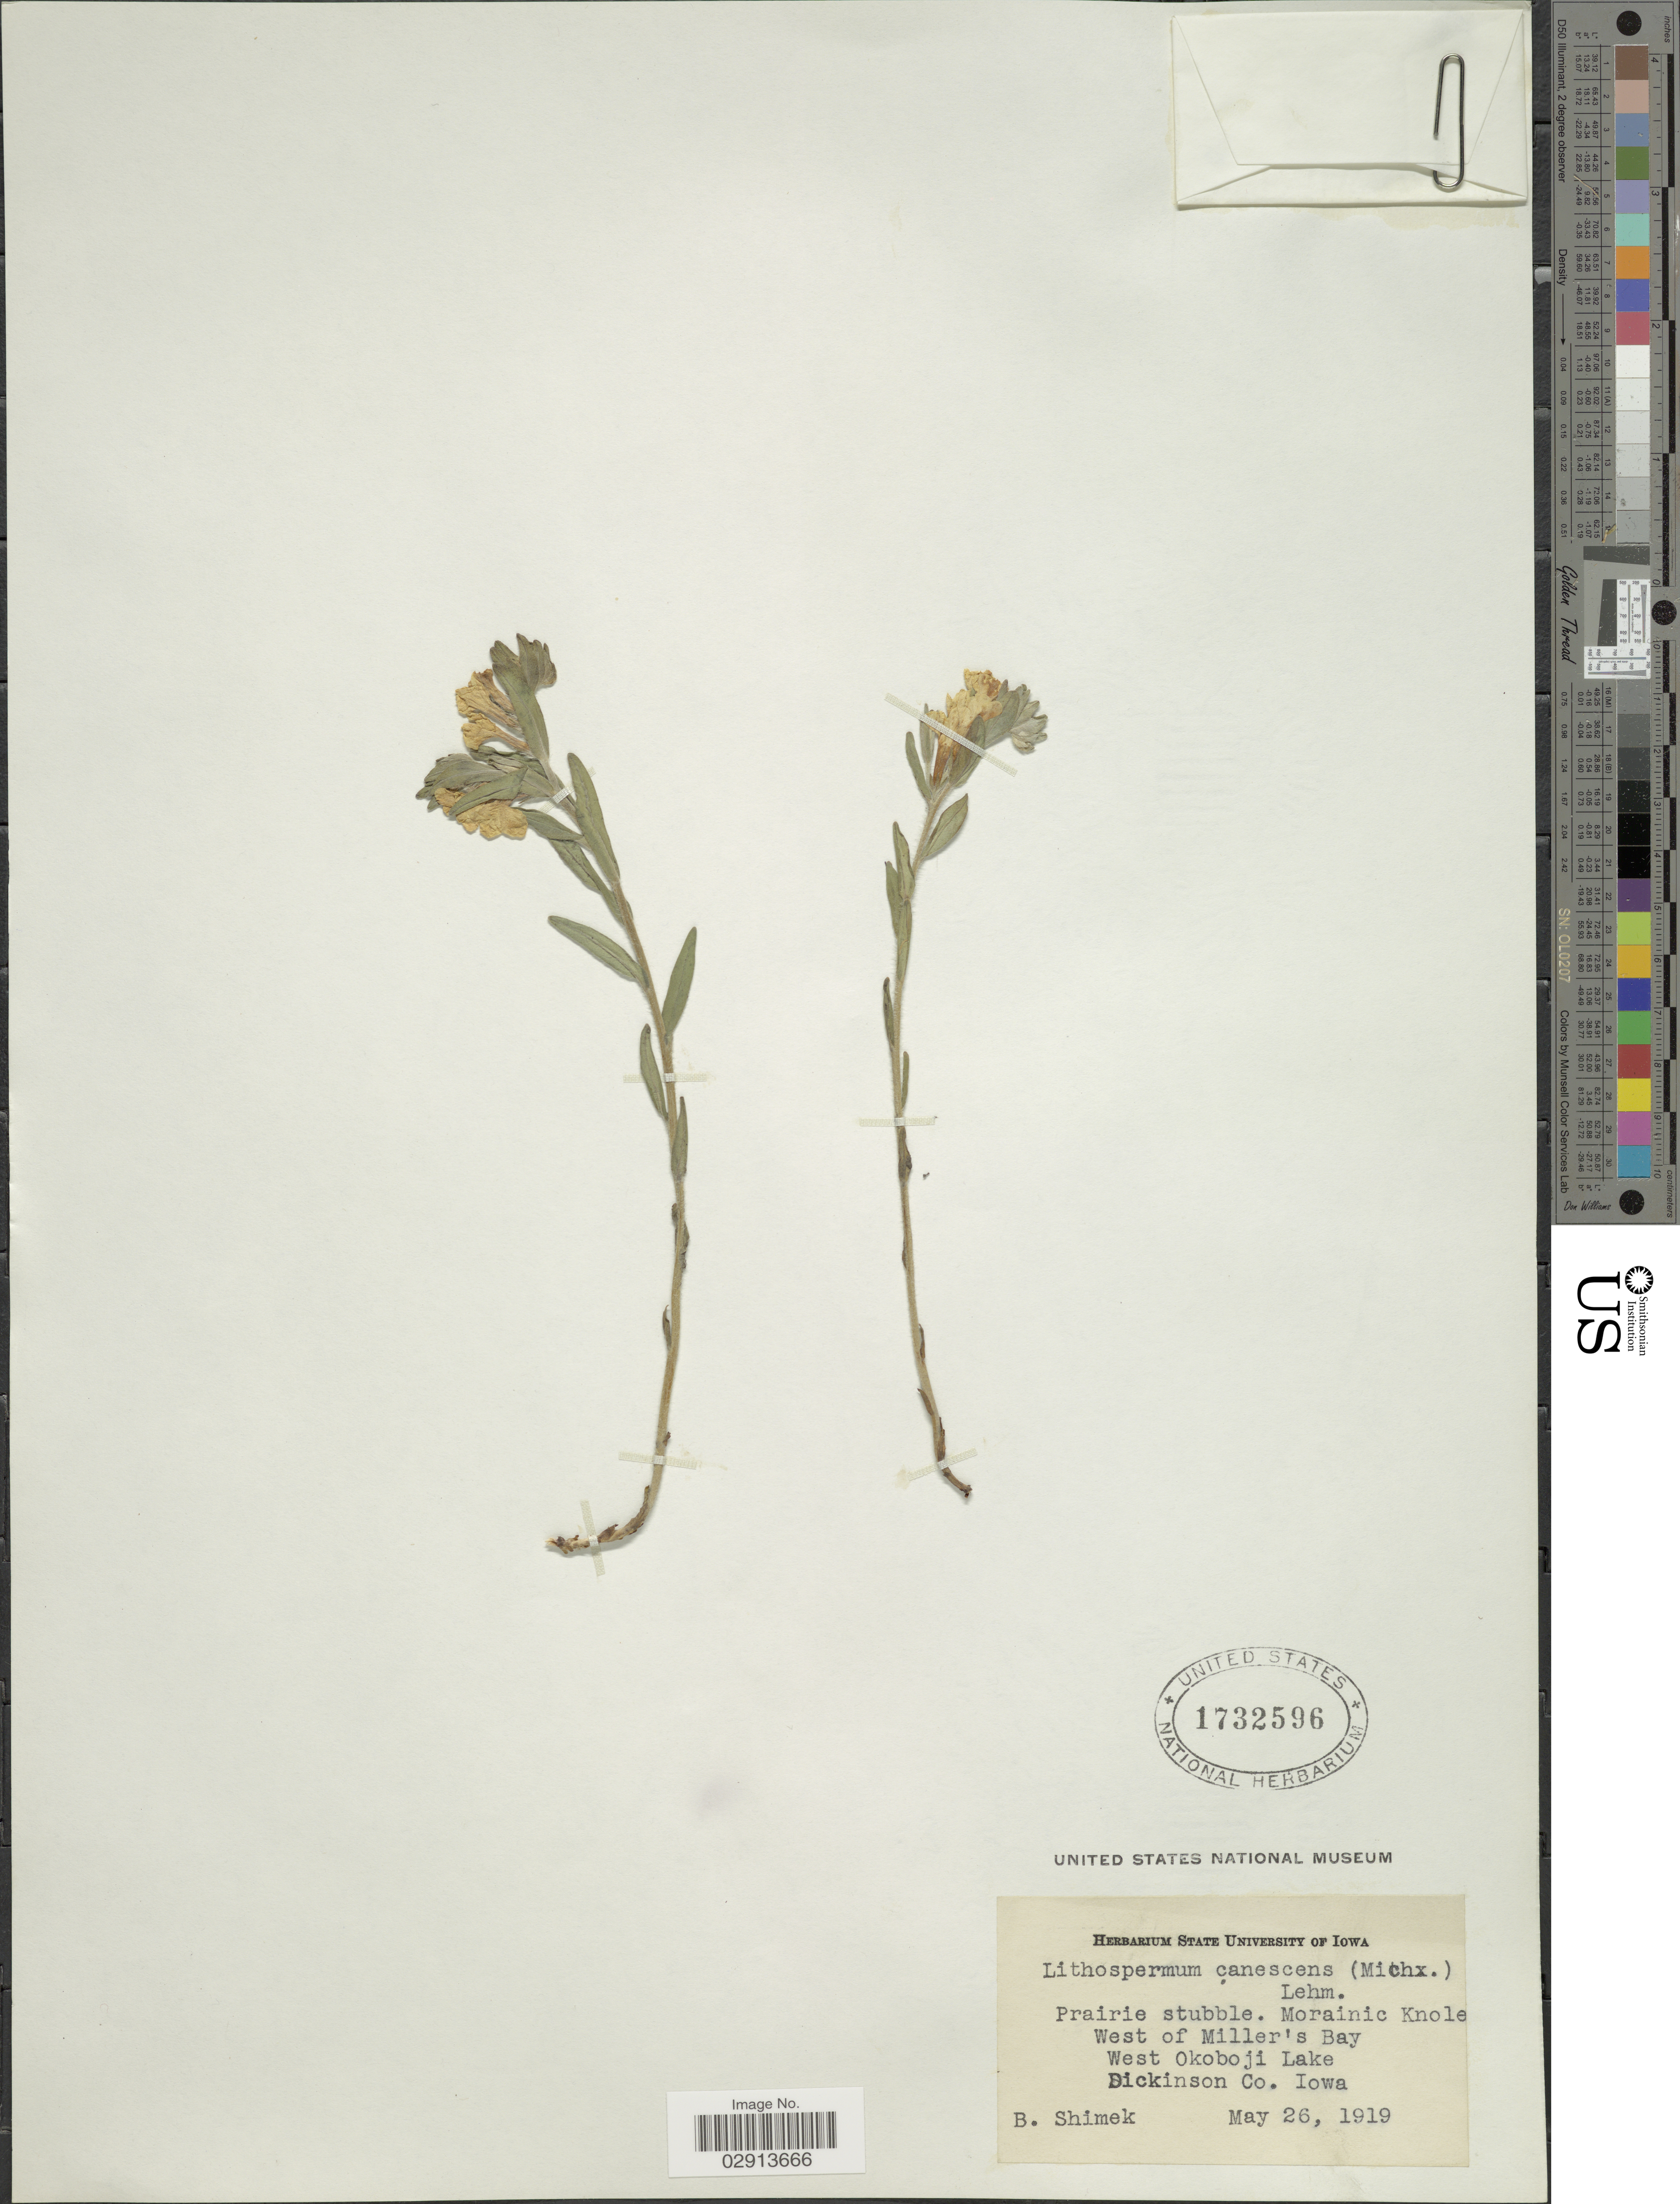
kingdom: Plantae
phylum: Tracheophyta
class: Magnoliopsida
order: Boraginales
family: Boraginaceae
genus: Lithospermum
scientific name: Lithospermum canescens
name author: (Michx.) Lehm.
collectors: B. Shimek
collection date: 1919-05-26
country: United States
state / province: Iowa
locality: Prairie stubble. Morainic Knole West of Miller's Bay West Okoboji Lake Dickinson Co. Iowa.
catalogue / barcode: US 1732596